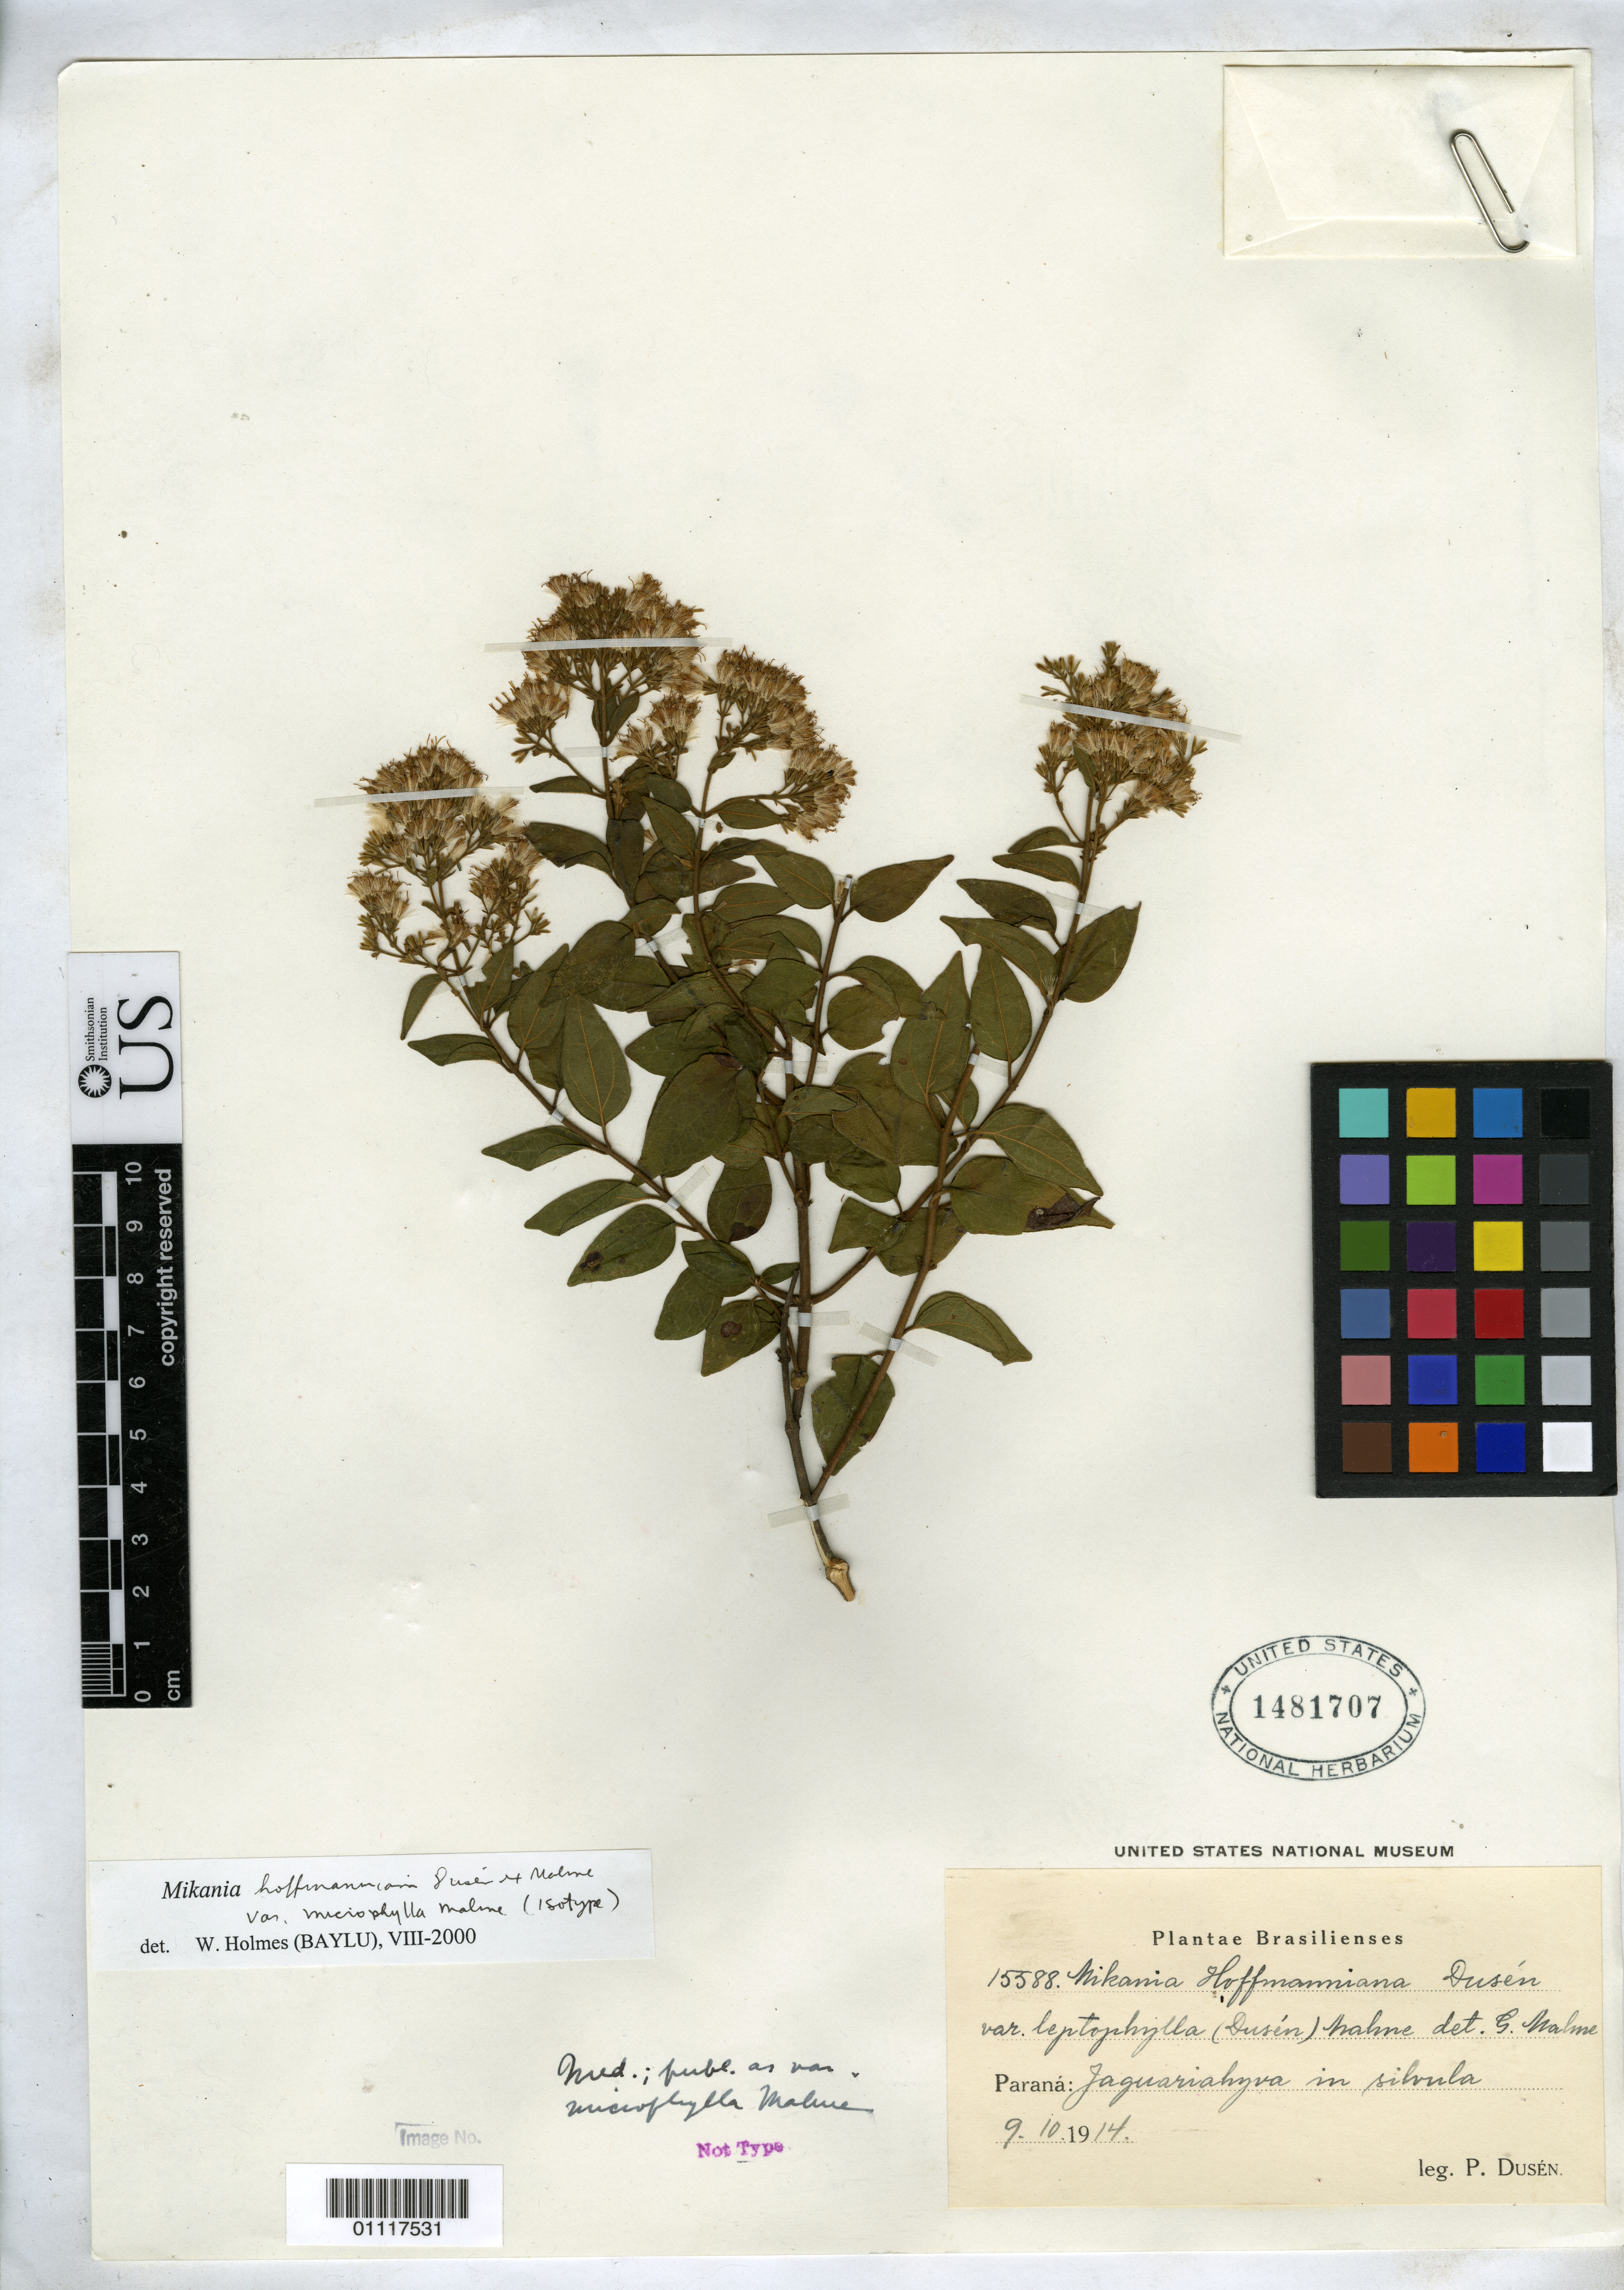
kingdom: Plantae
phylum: Tracheophyta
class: Magnoliopsida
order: Asterales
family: Asteraceae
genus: Mikania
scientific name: Mikania hoffmanniana var. microphylla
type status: Isotype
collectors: P. Dusén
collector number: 15588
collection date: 1914-10-09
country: Brazil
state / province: Paraná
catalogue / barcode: US 1481707